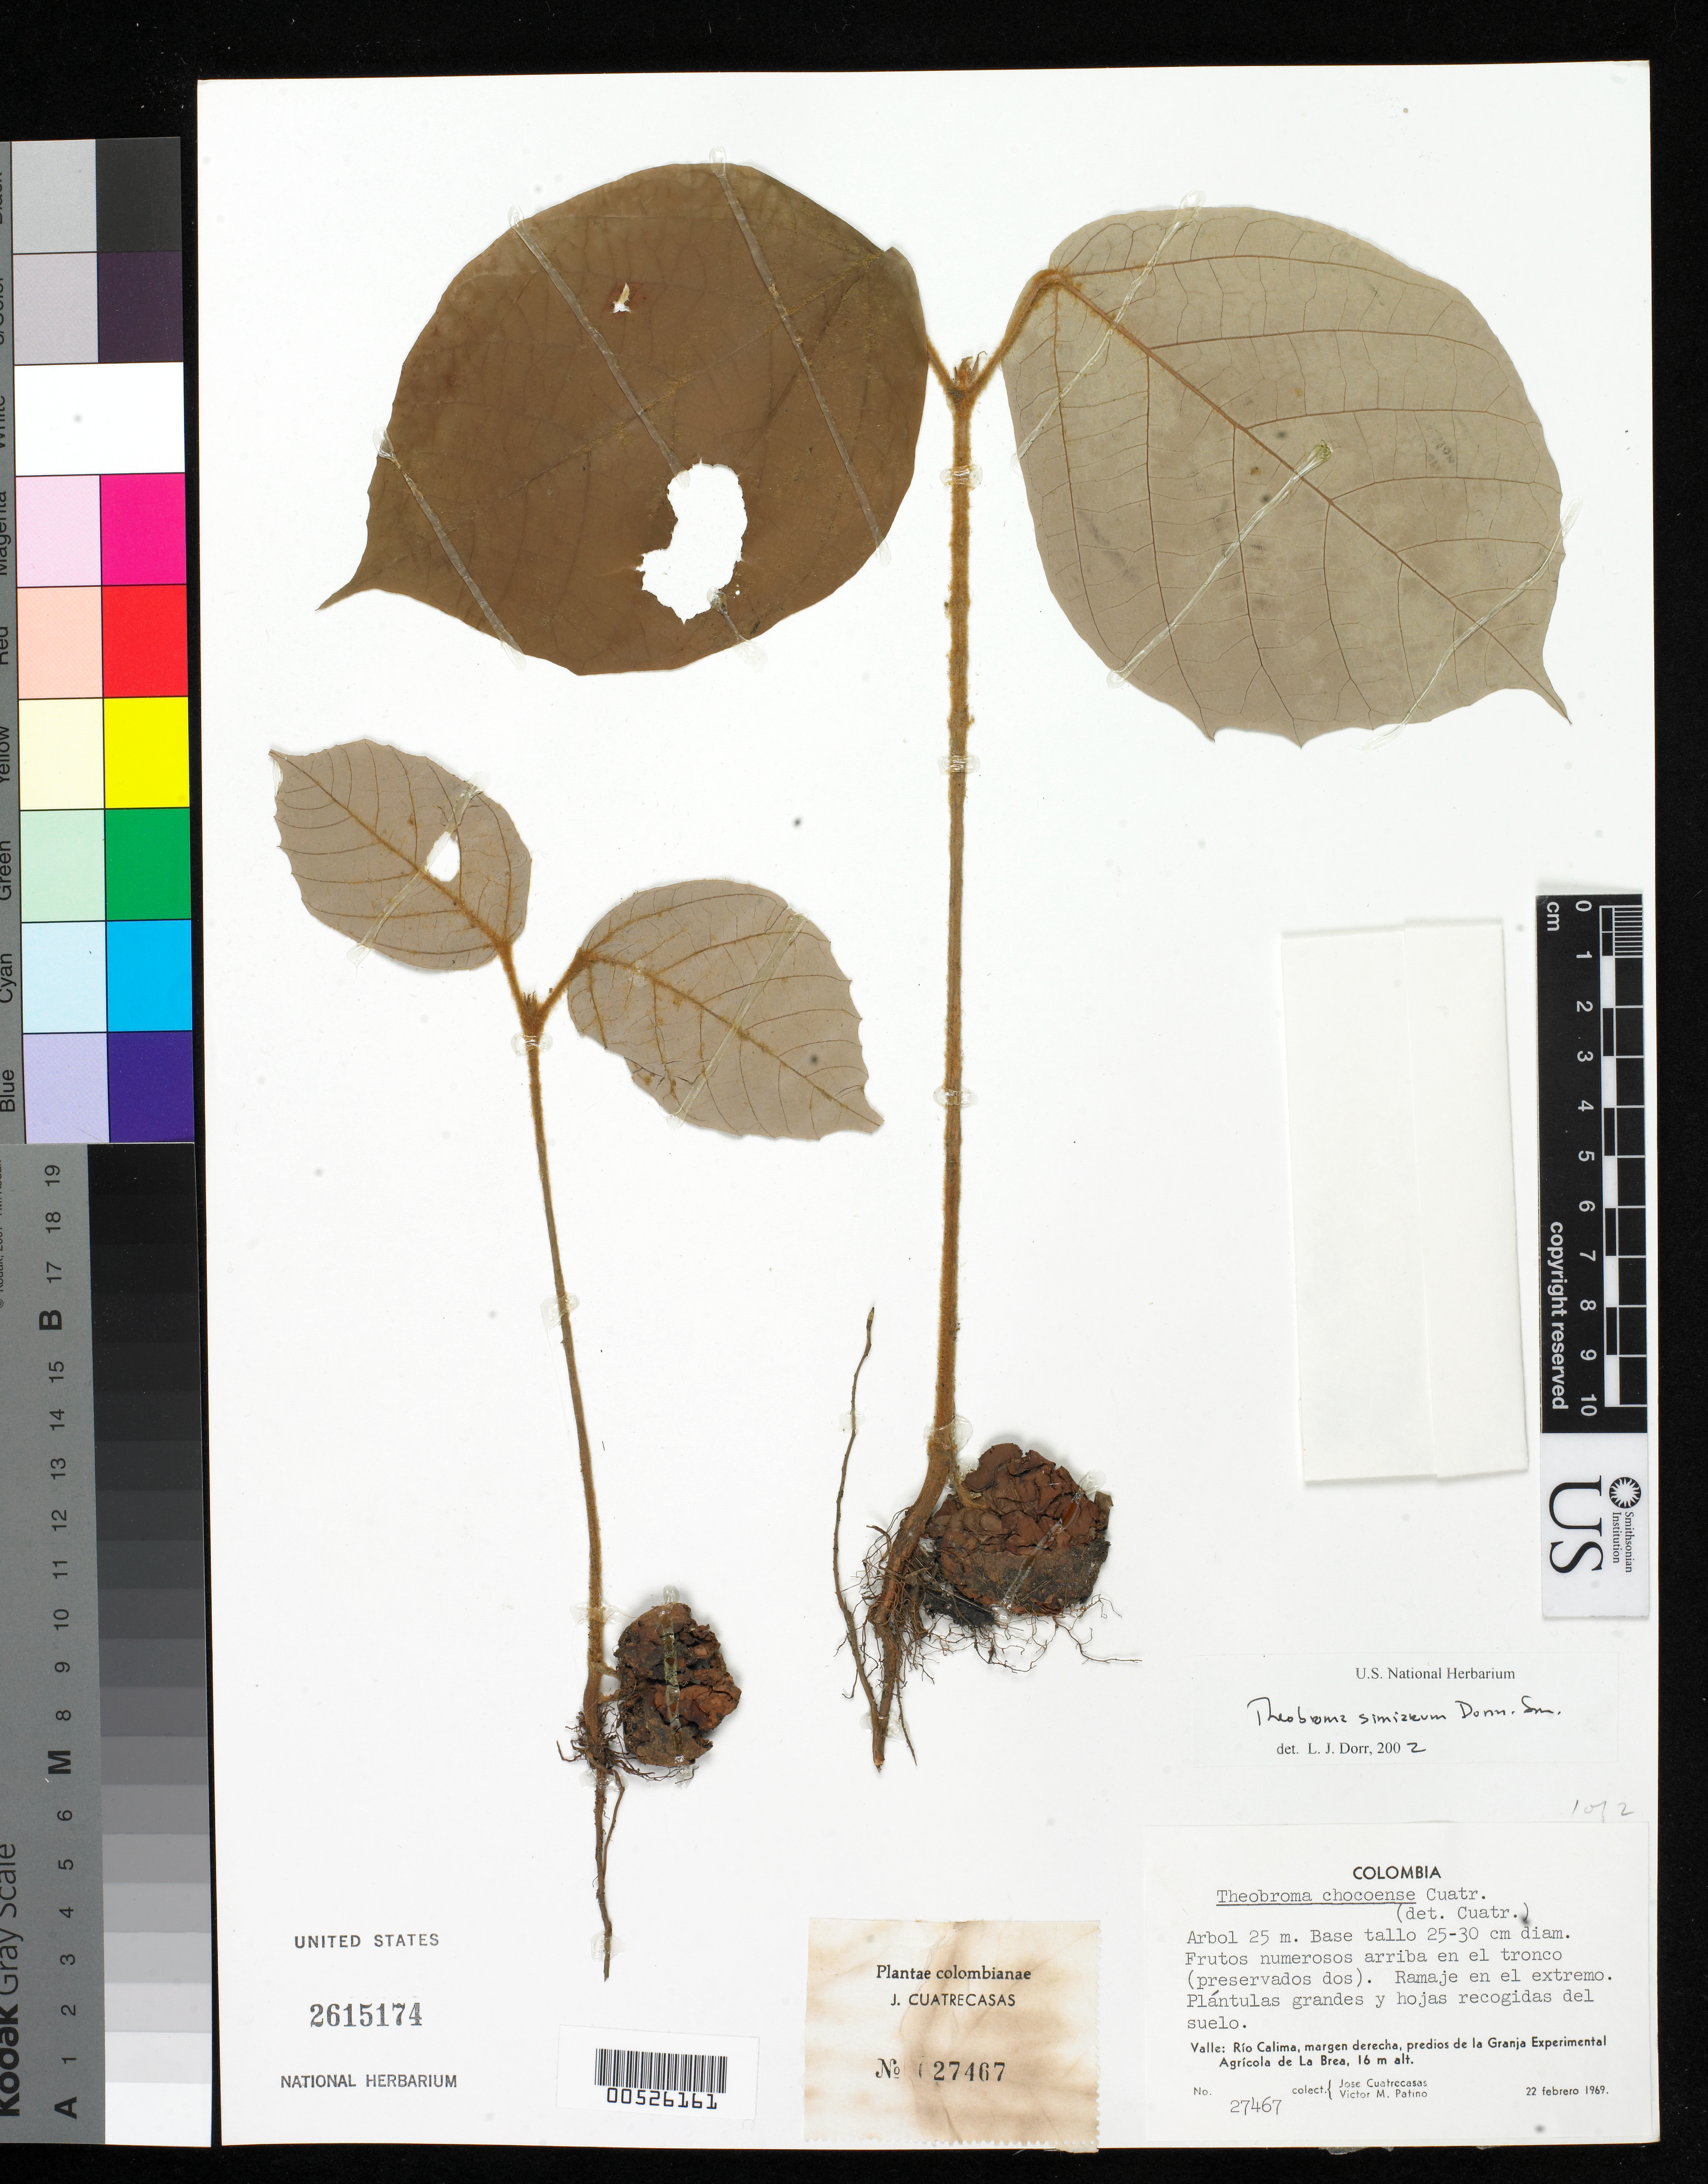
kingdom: Plantae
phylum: Tracheophyta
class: Magnoliopsida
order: Malvales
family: Malvaceae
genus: Theobroma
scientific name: Theobroma simiarum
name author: Donn. Sm.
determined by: Dorr, L. J., (BOT), Smithsonian Institution - National Museum of Natural History (UNITED STATES)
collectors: J. Cuatrecasas & V. Patino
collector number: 27467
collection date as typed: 22 Feb 1969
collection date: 1969-02-22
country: Colombia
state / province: Valle del Cauca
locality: Río Calima, Margen Derecha, Predios de La Granja Experimental Agricolade la Brea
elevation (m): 16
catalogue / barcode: US 2615174